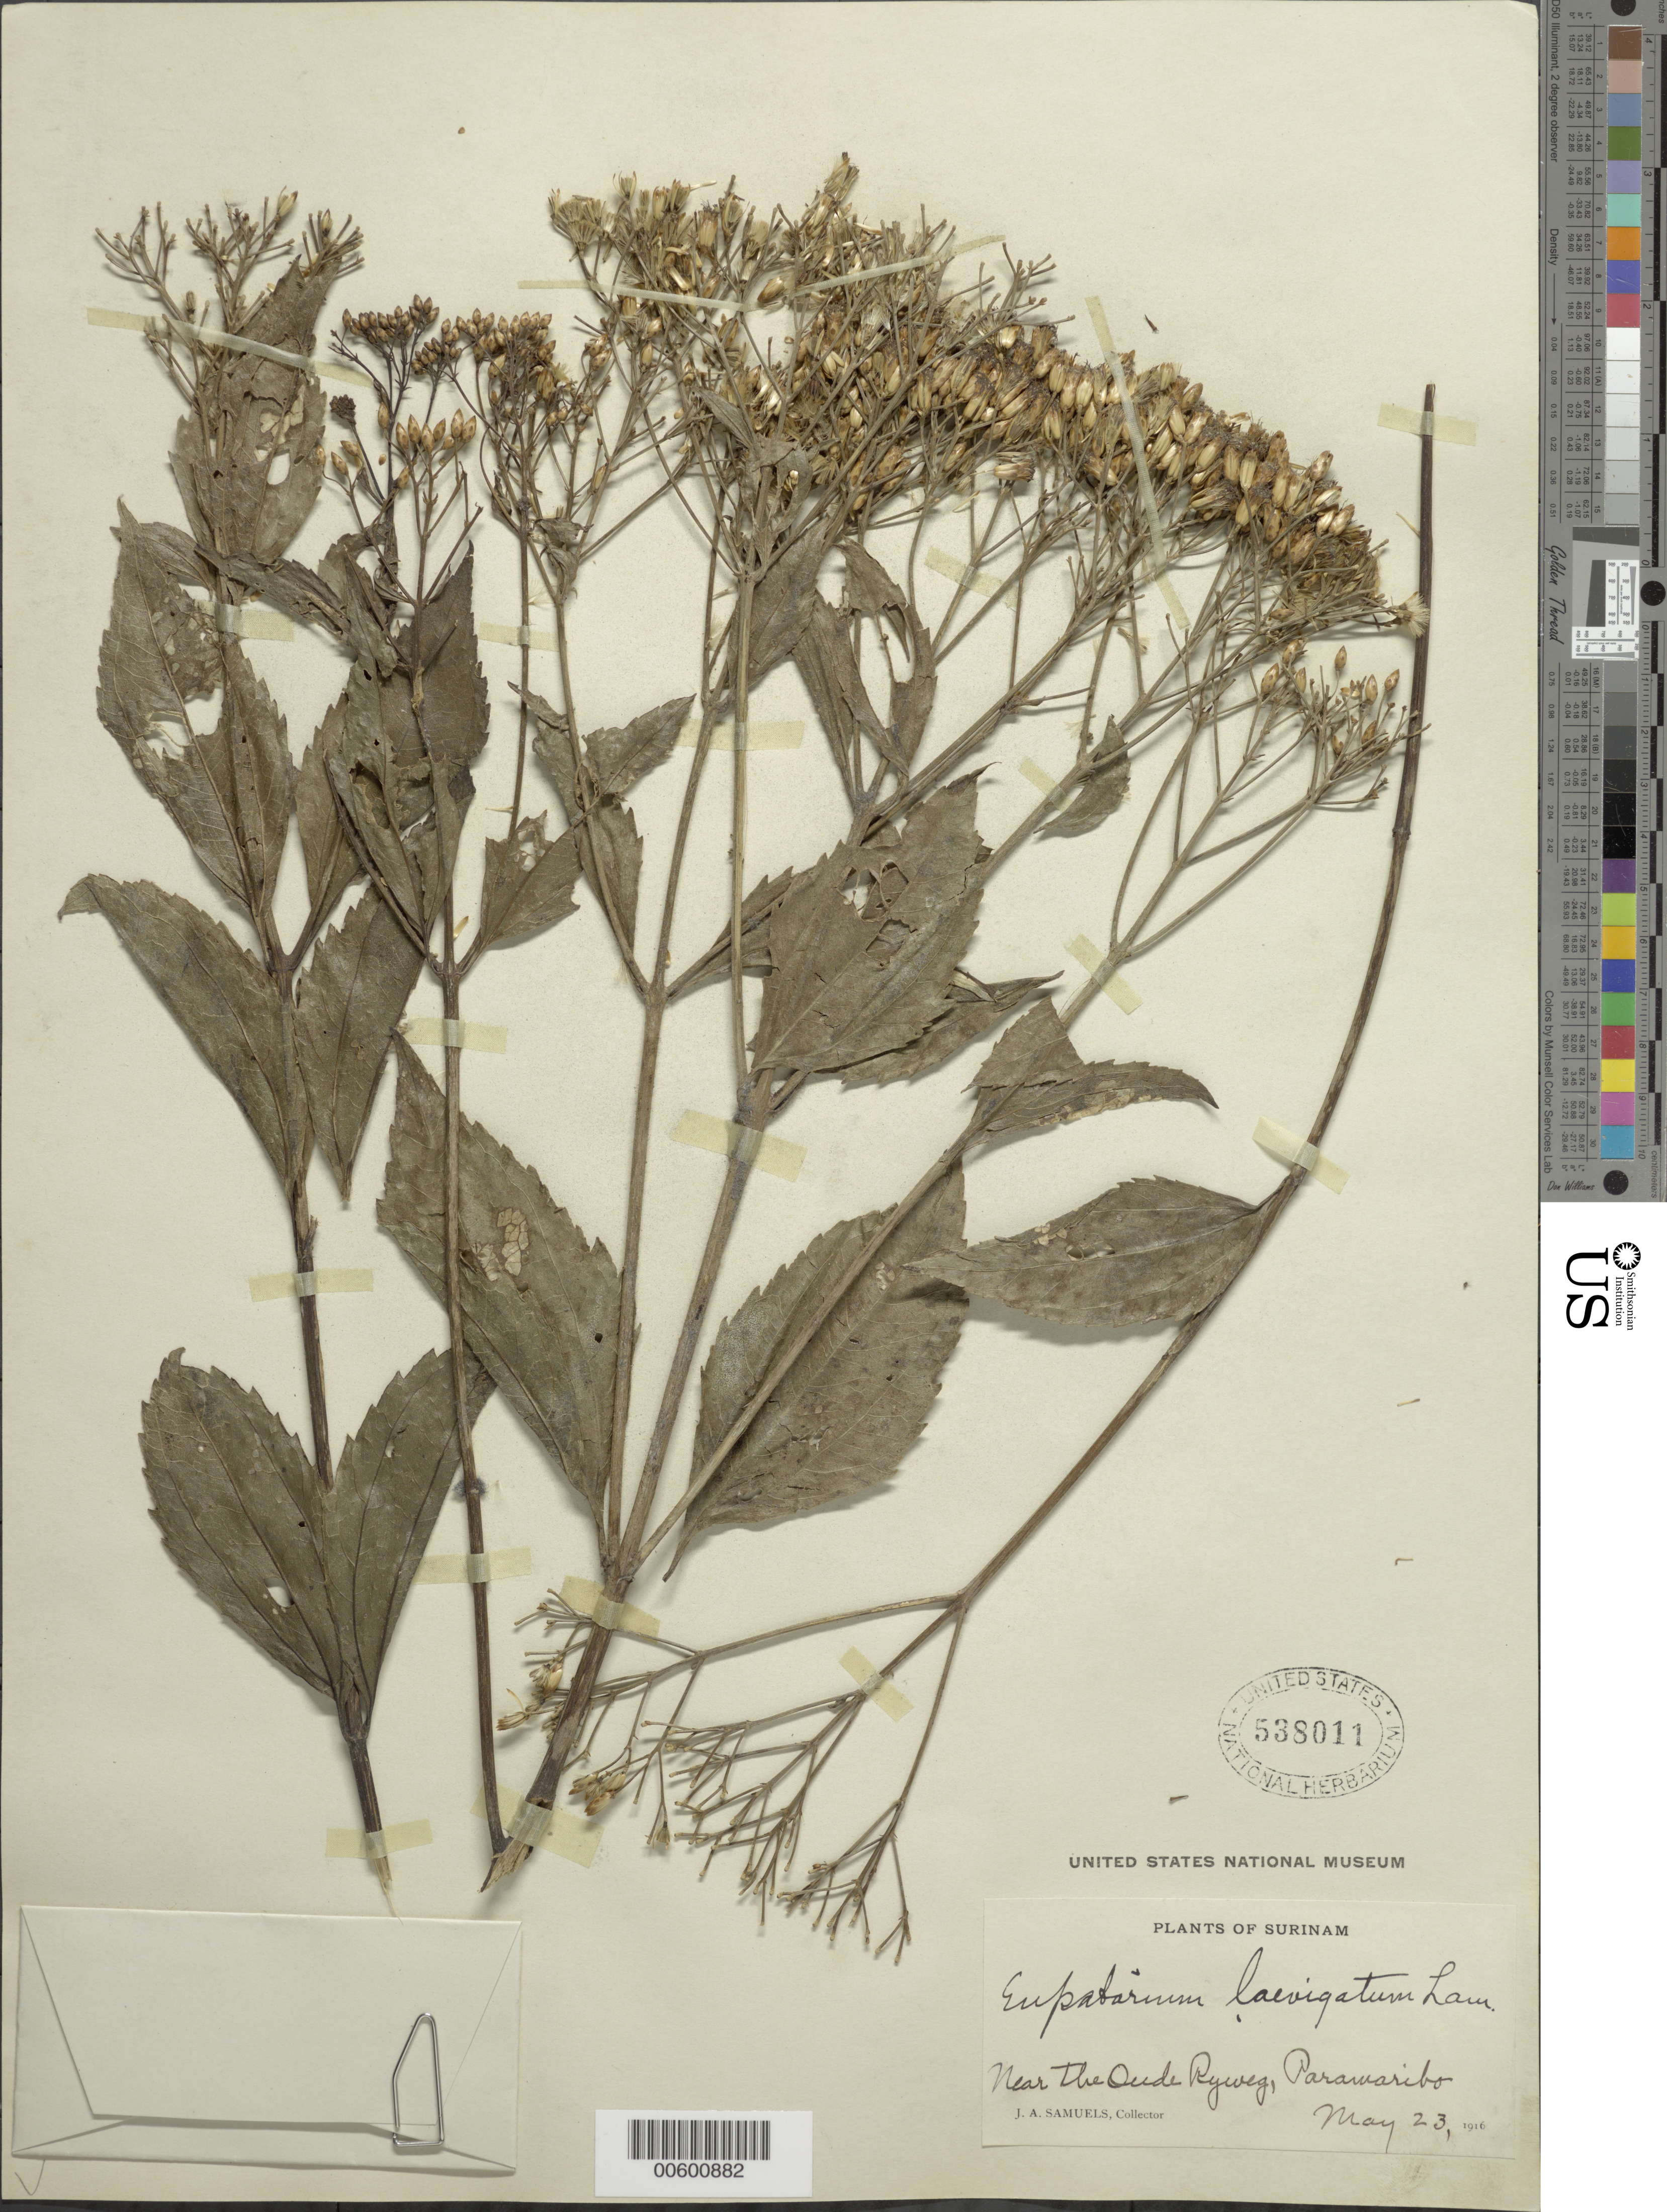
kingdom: Plantae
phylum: Tracheophyta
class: Magnoliopsida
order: Asterales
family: Asteraceae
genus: Chromolaena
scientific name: Chromolaena laevigata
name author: (Lam.) R.M. King & H. Rob.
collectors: J. A. Samuels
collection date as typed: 23-May-16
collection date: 1916-05-23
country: Suriname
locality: Paramaribo, near Oude Ryweg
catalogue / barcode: US 538011